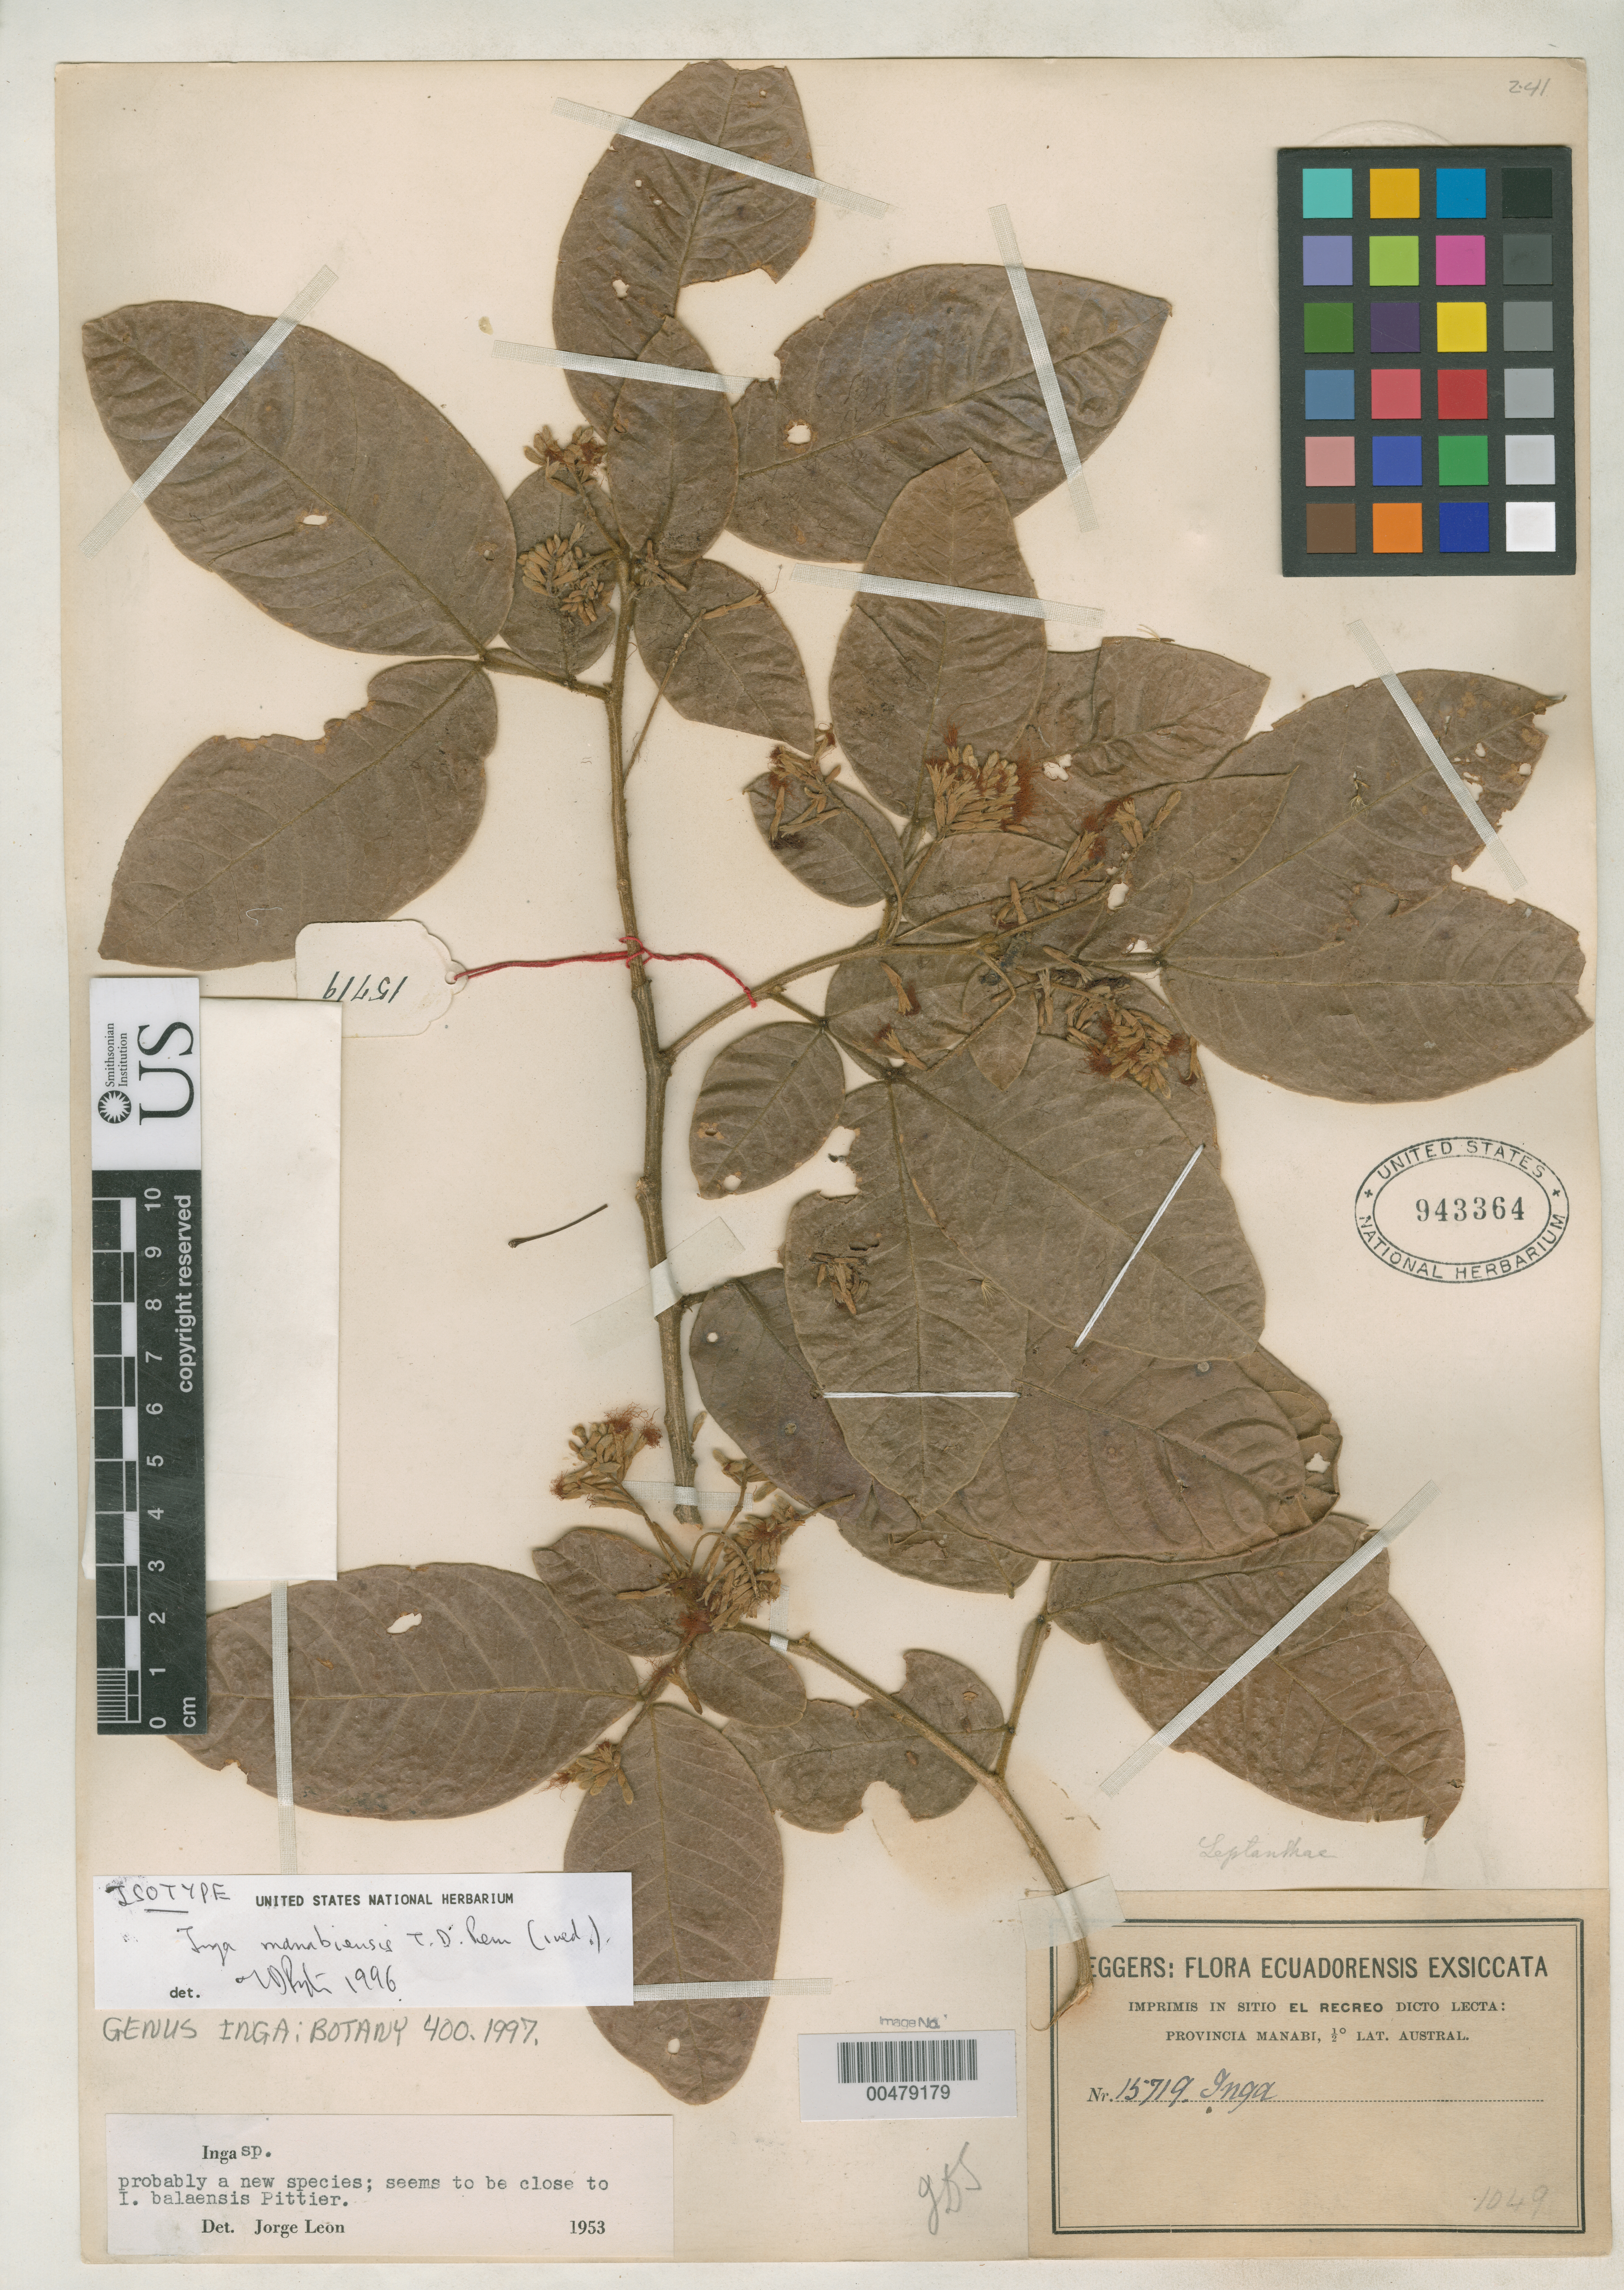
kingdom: Plantae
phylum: Tracheophyta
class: Magnoliopsida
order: Fabales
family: Fabaceae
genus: Inga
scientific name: Inga manabiensis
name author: T.D. Penn.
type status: Isotype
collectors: H. F. A. von Eggers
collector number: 15719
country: Ecuador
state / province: Manabí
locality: El Recreo.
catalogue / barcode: US 943364